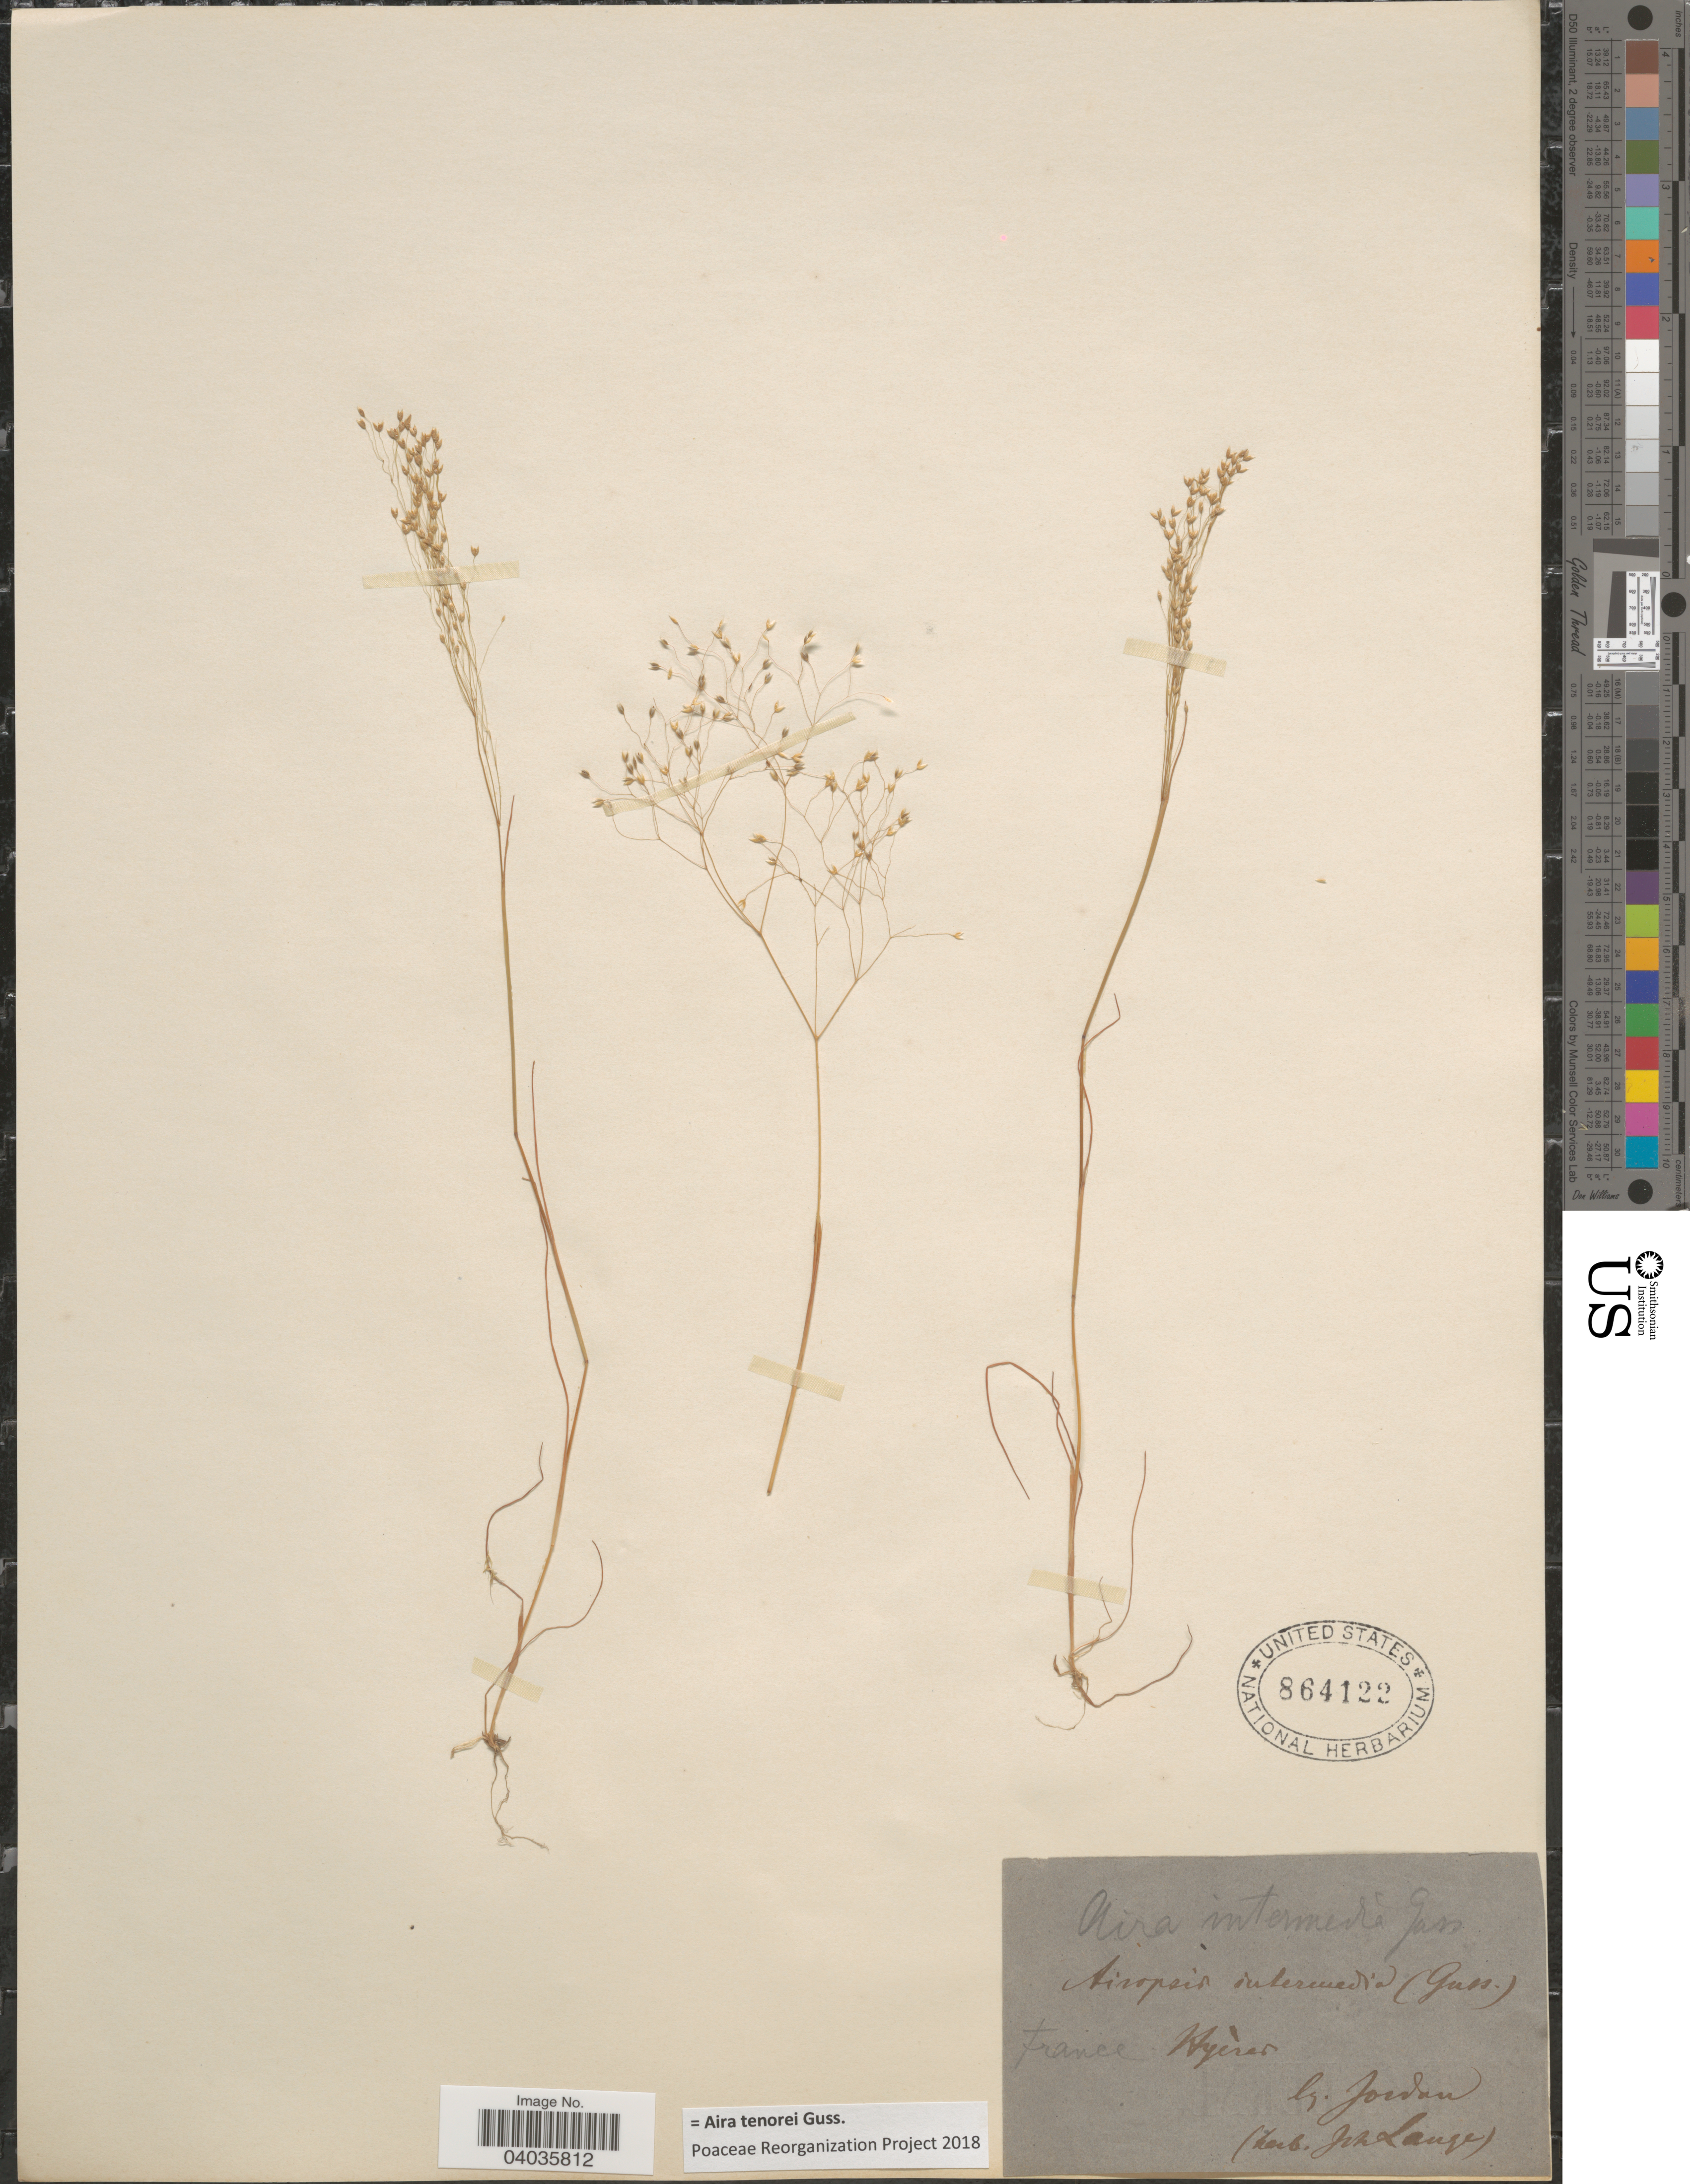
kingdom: Plantae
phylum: Tracheophyta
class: Liliopsida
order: Poales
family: Poaceae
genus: Aira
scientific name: Aira tenorei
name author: Gussone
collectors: -. Jordan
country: France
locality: Hyères.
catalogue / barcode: US 864122